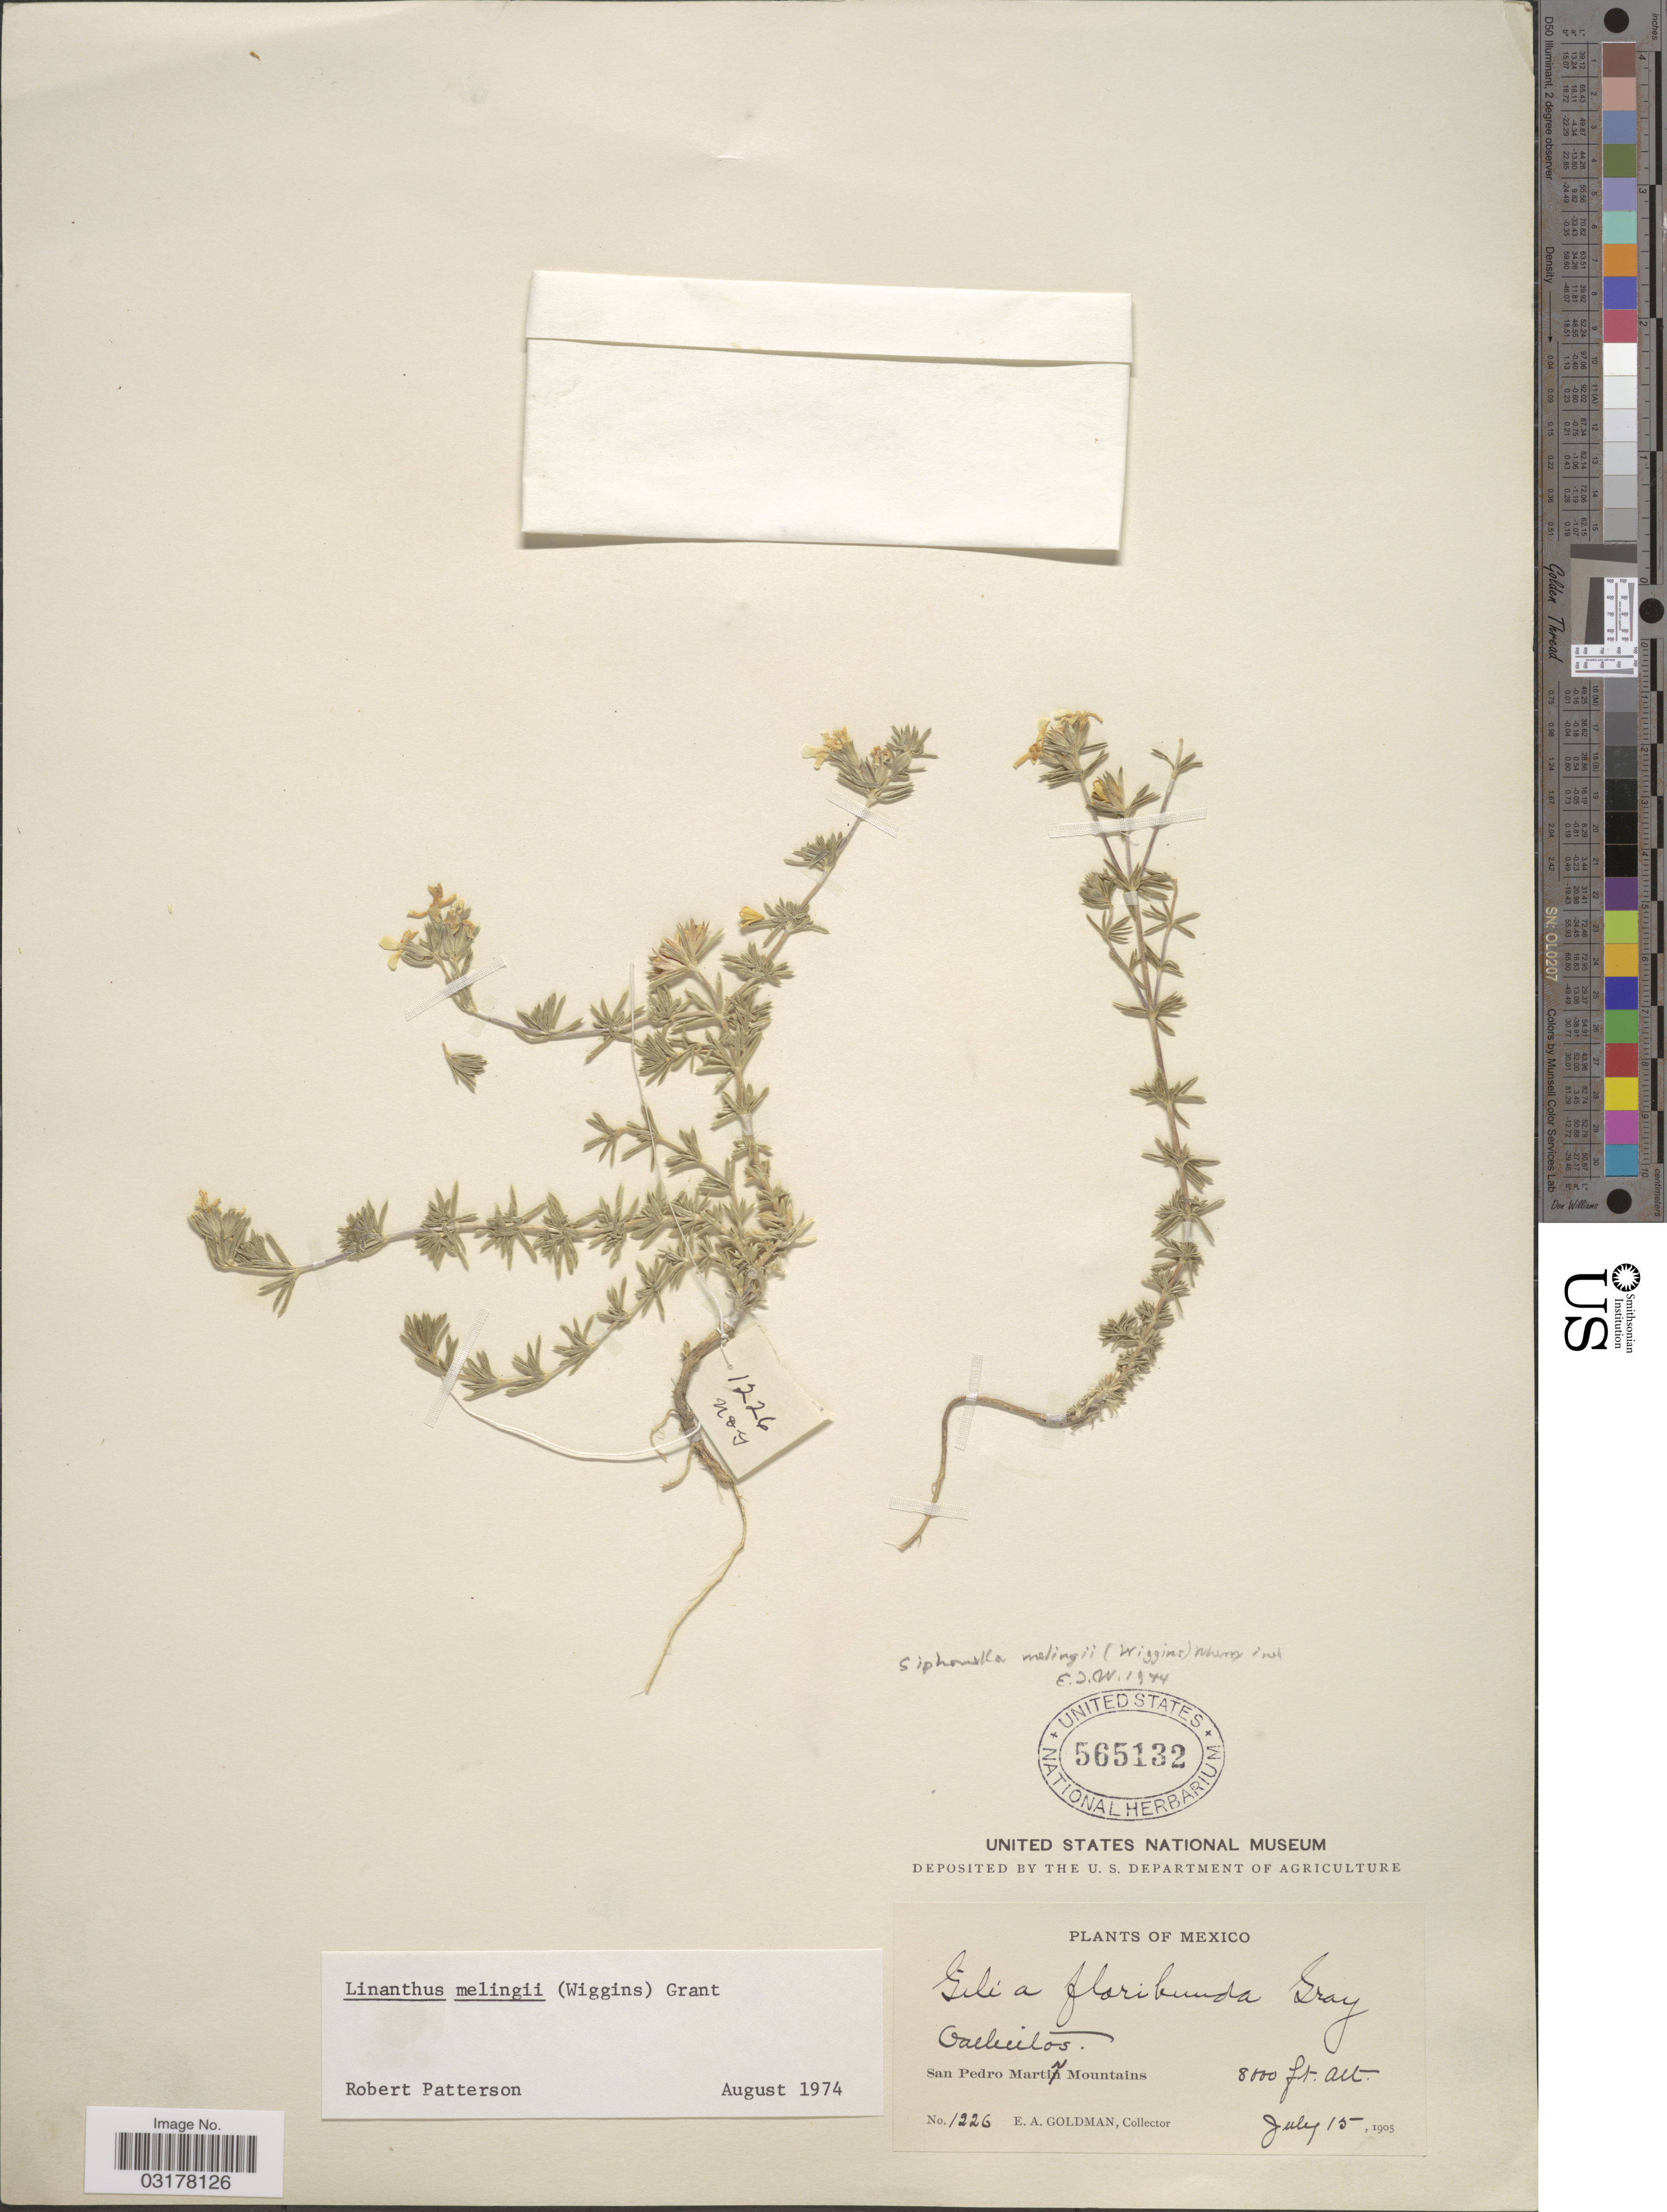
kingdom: Plantae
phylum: Tracheophyta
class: Magnoliopsida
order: Ericales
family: Polemoniaceae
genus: Leptosiphon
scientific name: Leptosiphon melingii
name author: (Wiggins) J.M. Porter & L.A. Johnson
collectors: E. A. Goldman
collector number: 1226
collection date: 1905-07-15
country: Mexico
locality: Vallecitos. San Pedro Martir Mountains.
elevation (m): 2438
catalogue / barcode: US 565132